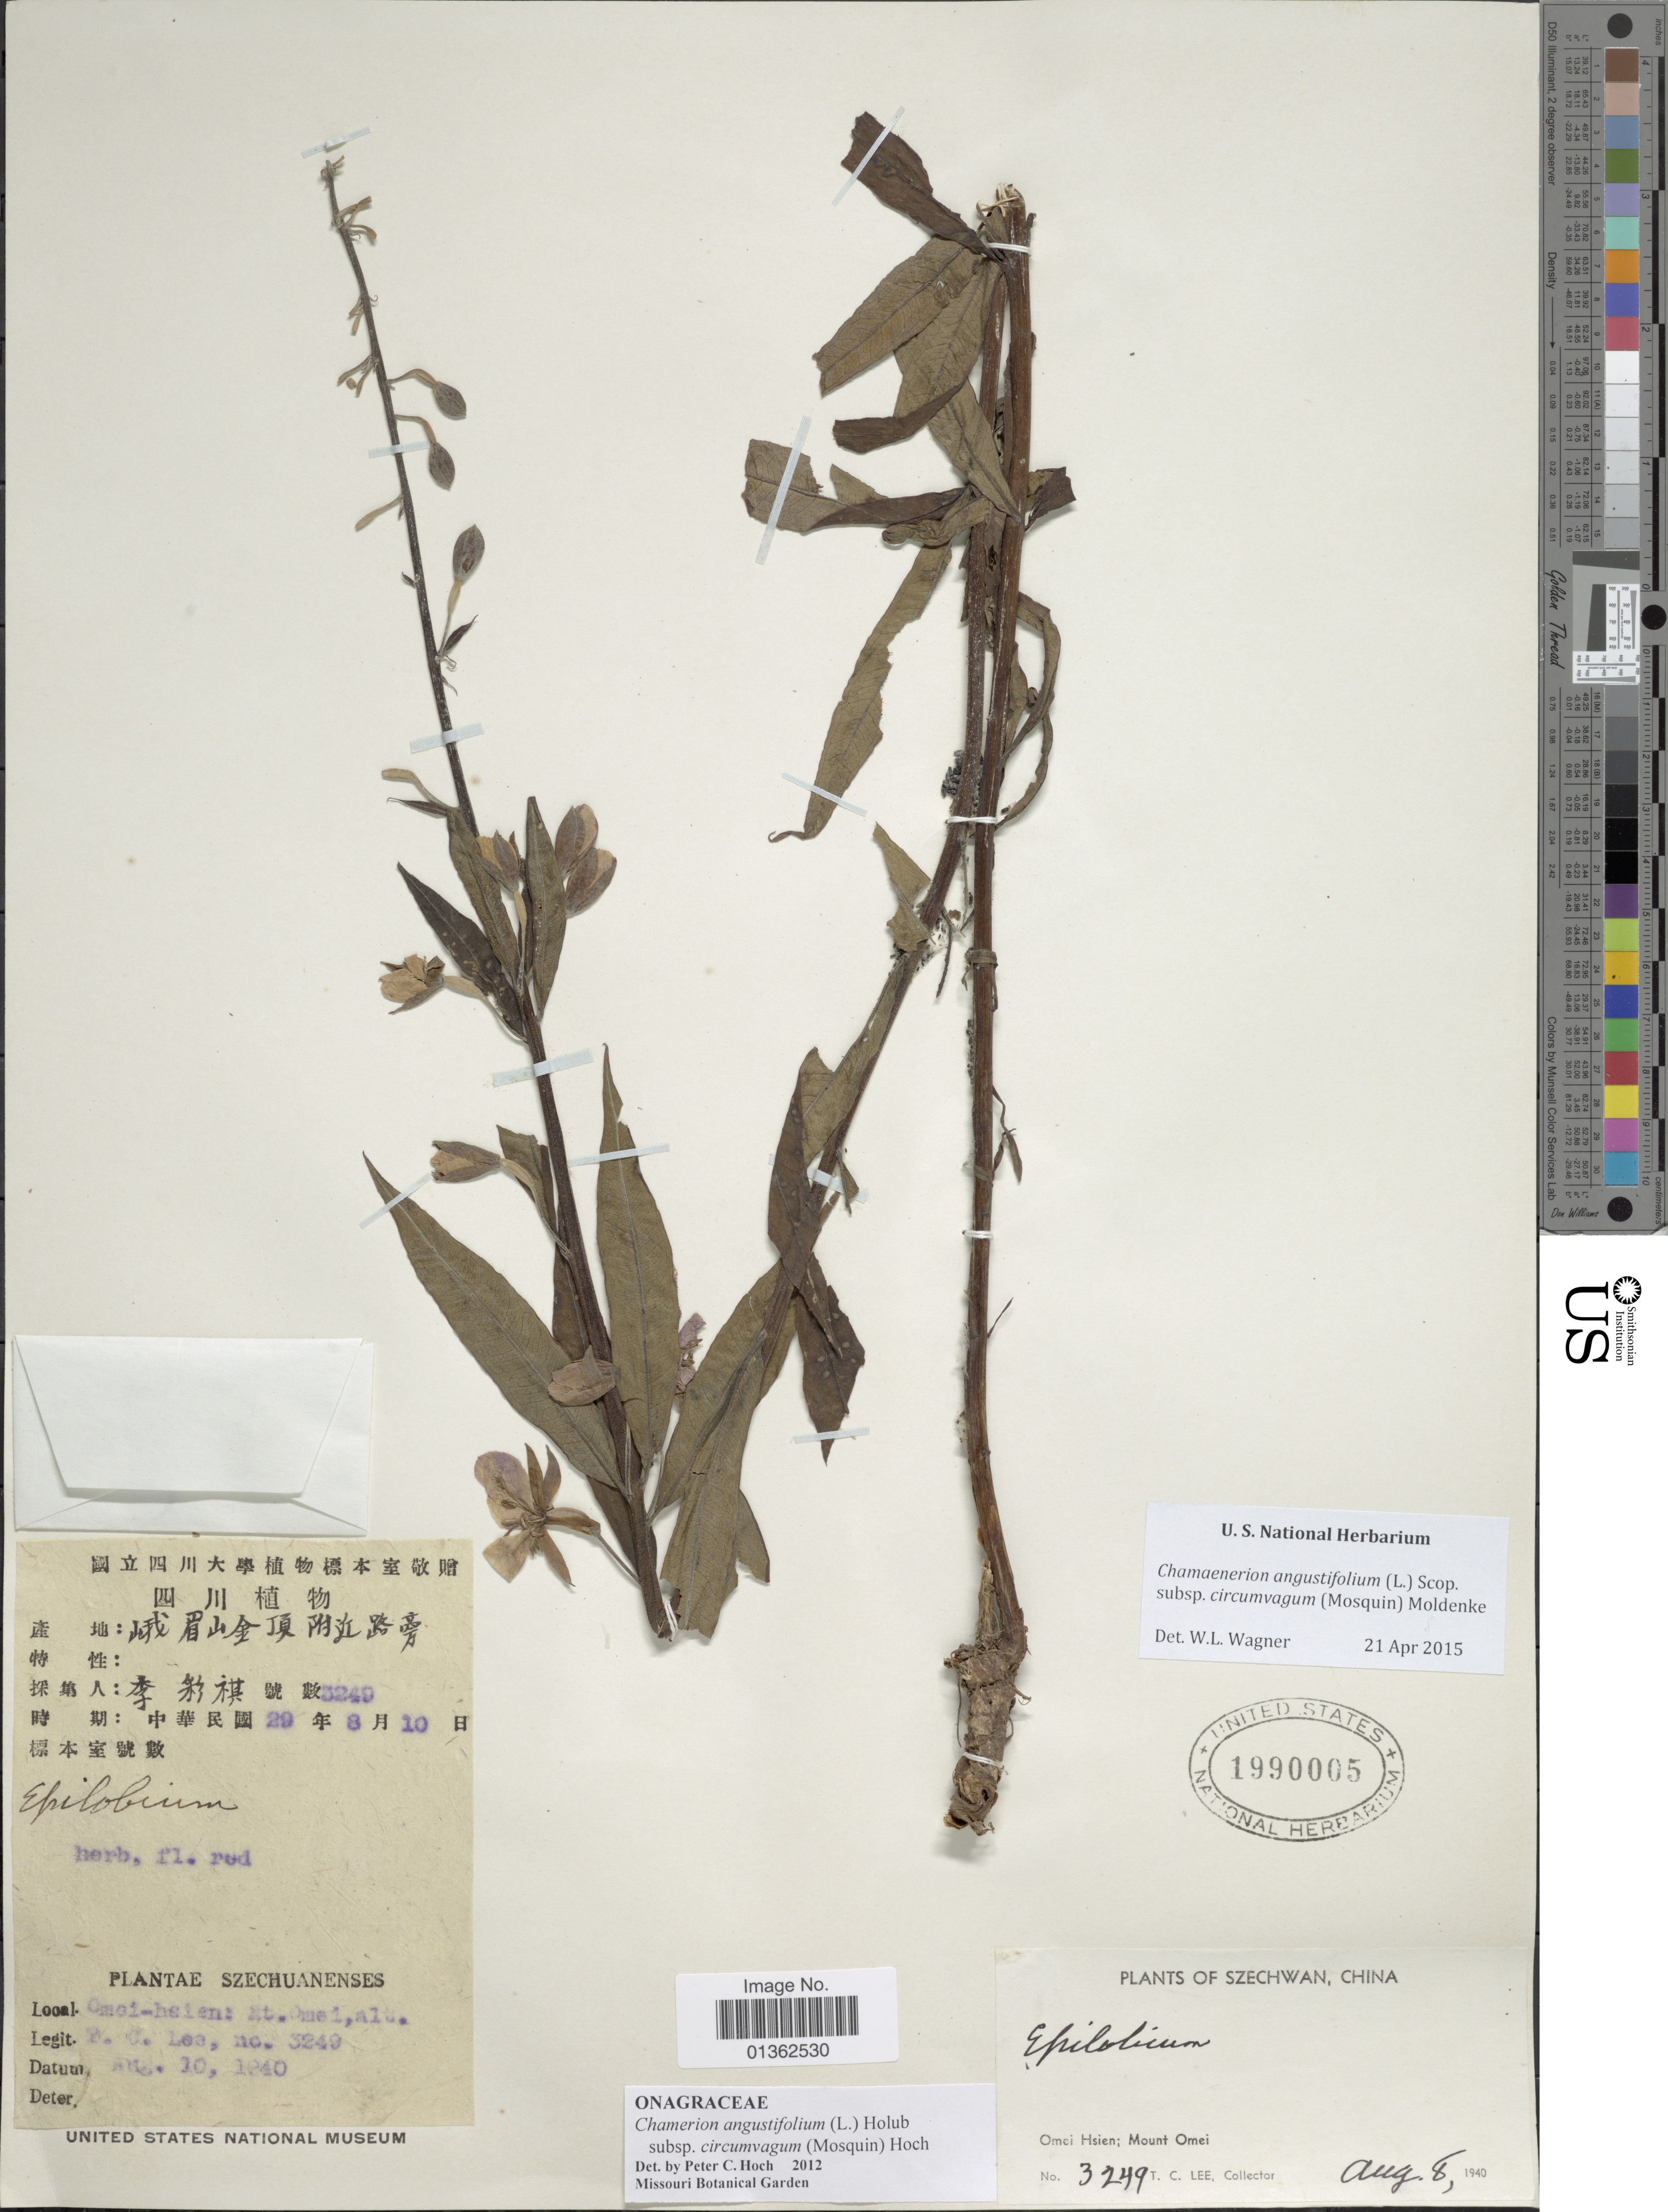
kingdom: Plantae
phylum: Tracheophyta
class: Magnoliopsida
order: Myrtales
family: Onagraceae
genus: Chamaenerion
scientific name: Chamaenerion angustifolium subsp. circumvagum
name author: (Mosquin) Moldenke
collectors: T. Lee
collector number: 3249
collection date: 1940-08-08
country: China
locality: Szechwan. Omei Hsien; Mount Omei.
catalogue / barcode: US 1990005